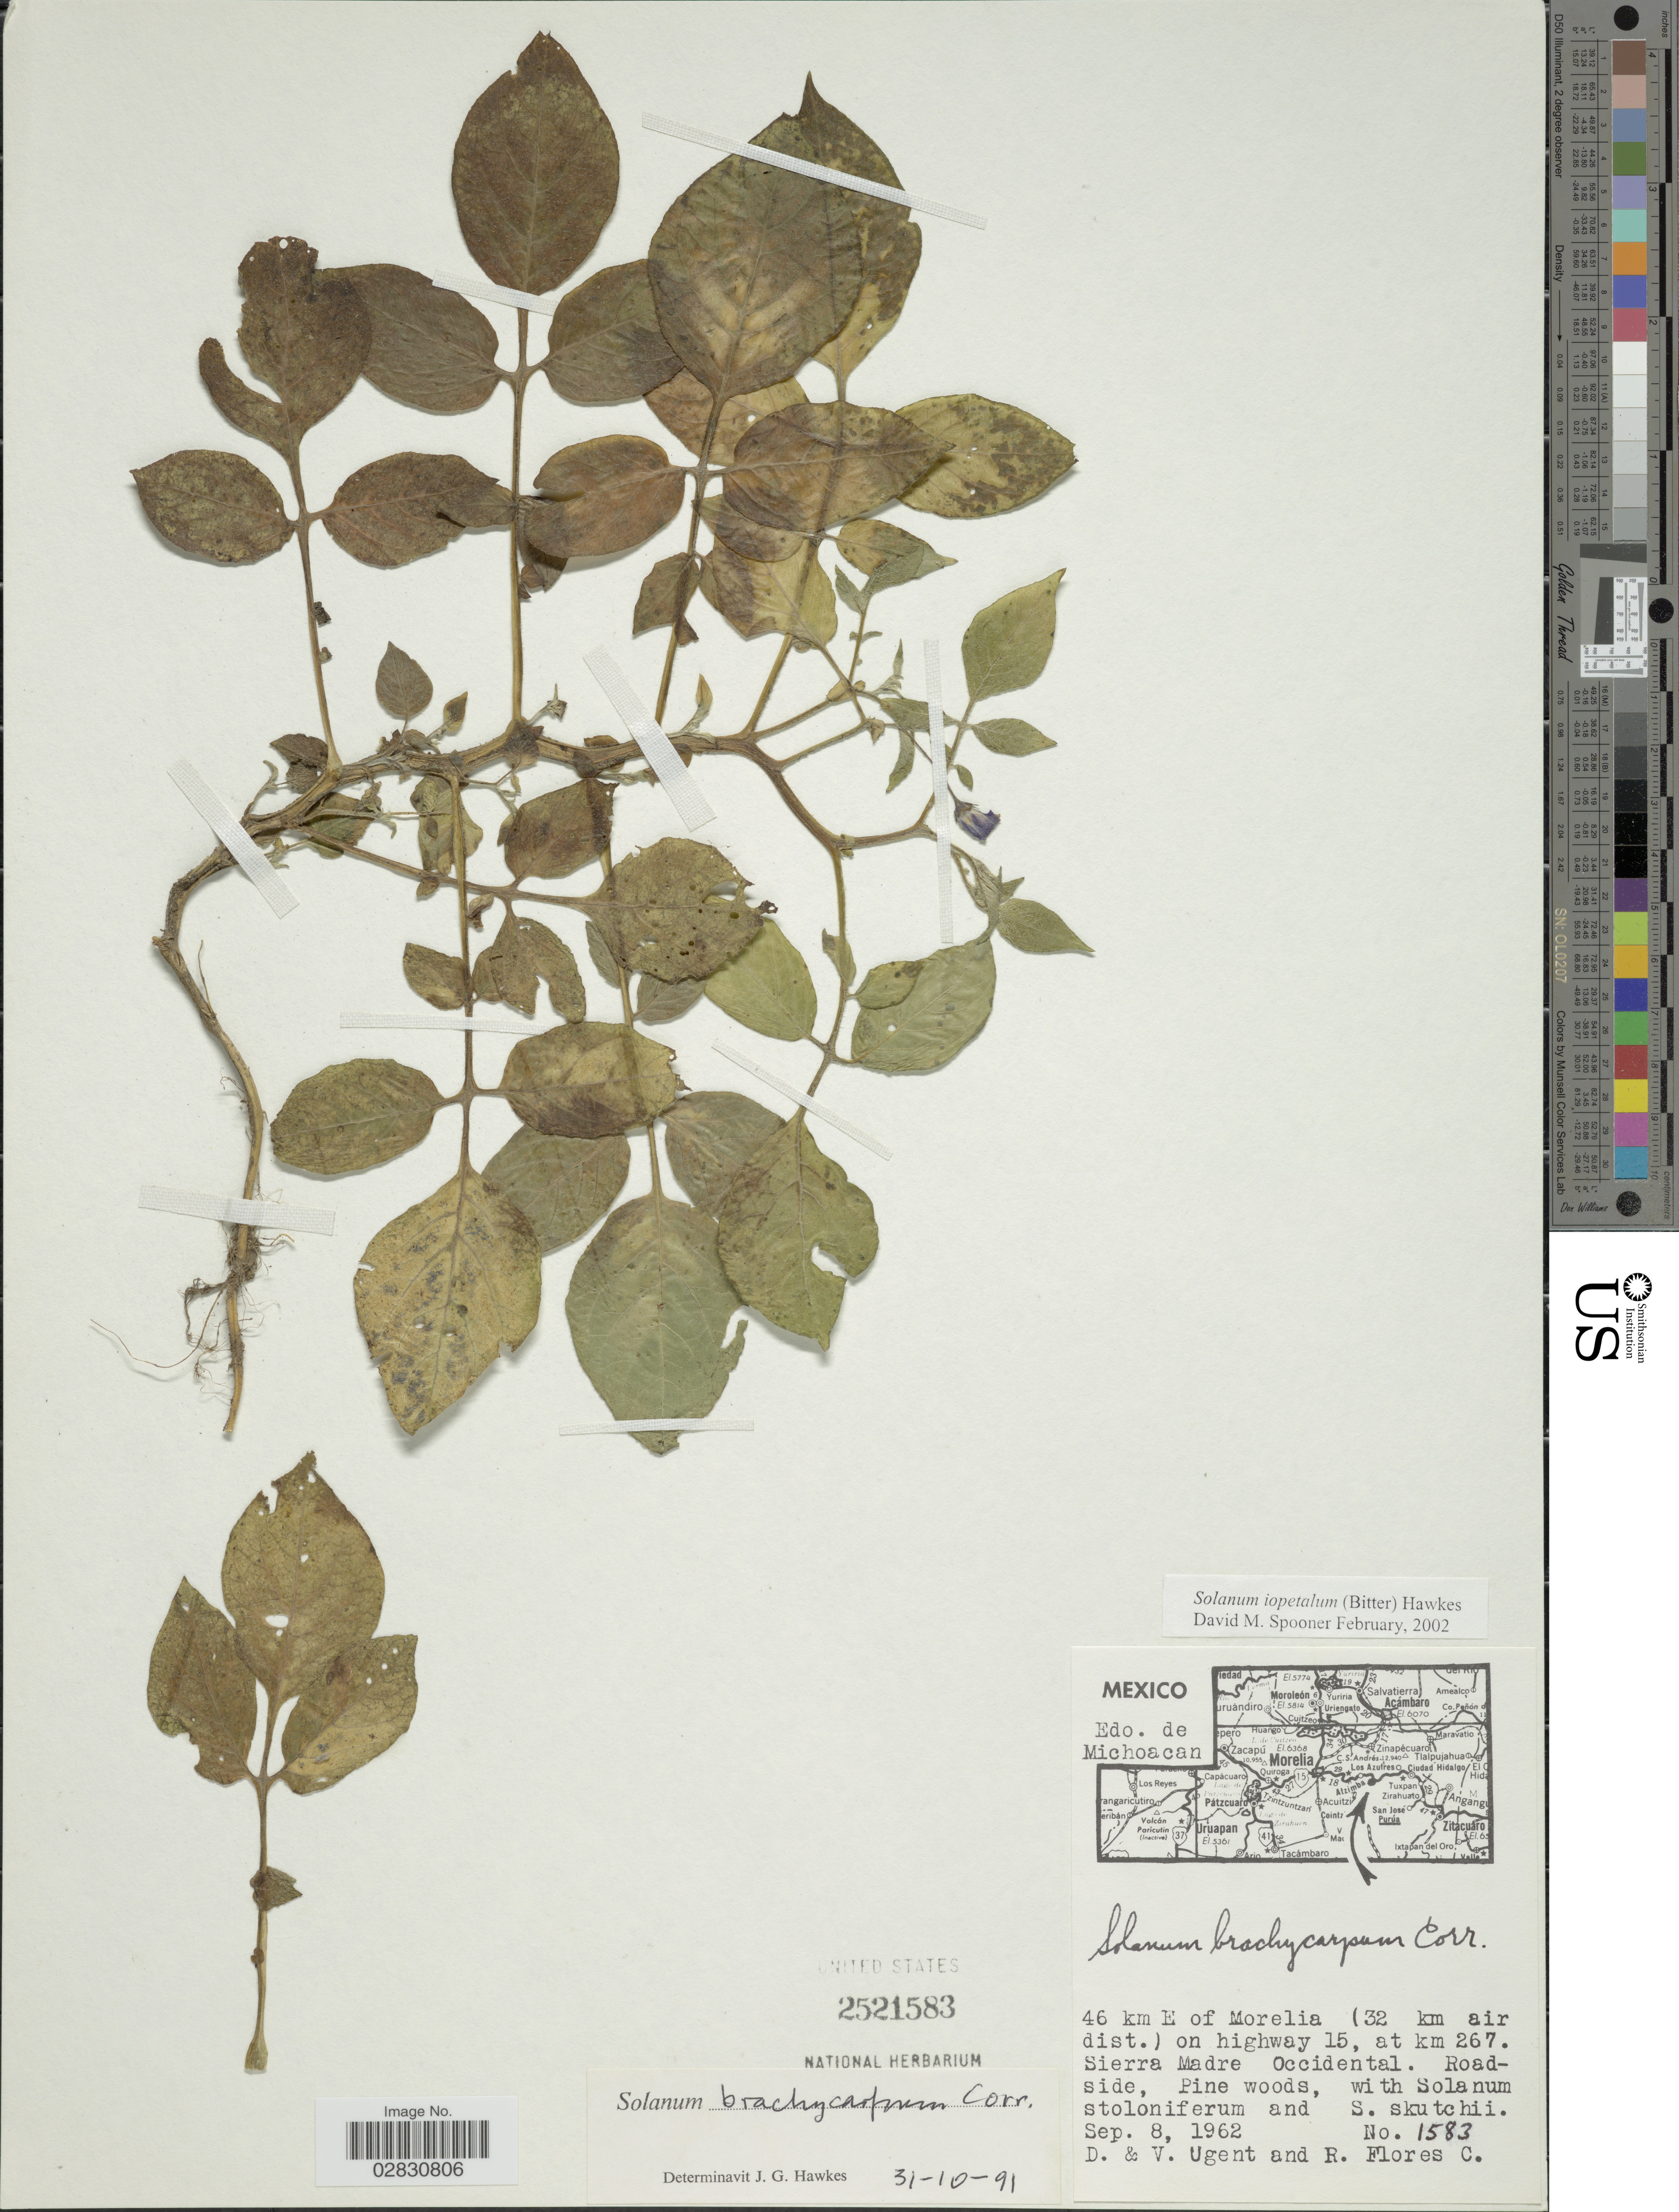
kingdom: Plantae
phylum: Tracheophyta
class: Magnoliopsida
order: Solanales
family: Solanaceae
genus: Solanum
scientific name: Solanum iopetalum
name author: (Bitter) Hawkes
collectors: D. Ugent, V. Ugent & R. Flores-C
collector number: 1583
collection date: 1962-09-08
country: Mexico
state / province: Michoacán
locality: Edo. De Michoacan, 46 km E of Morelia (32 km air dist.) on highway 15, at km 267, Sierra Madre Occidental, Roadside.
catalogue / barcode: US 2521583